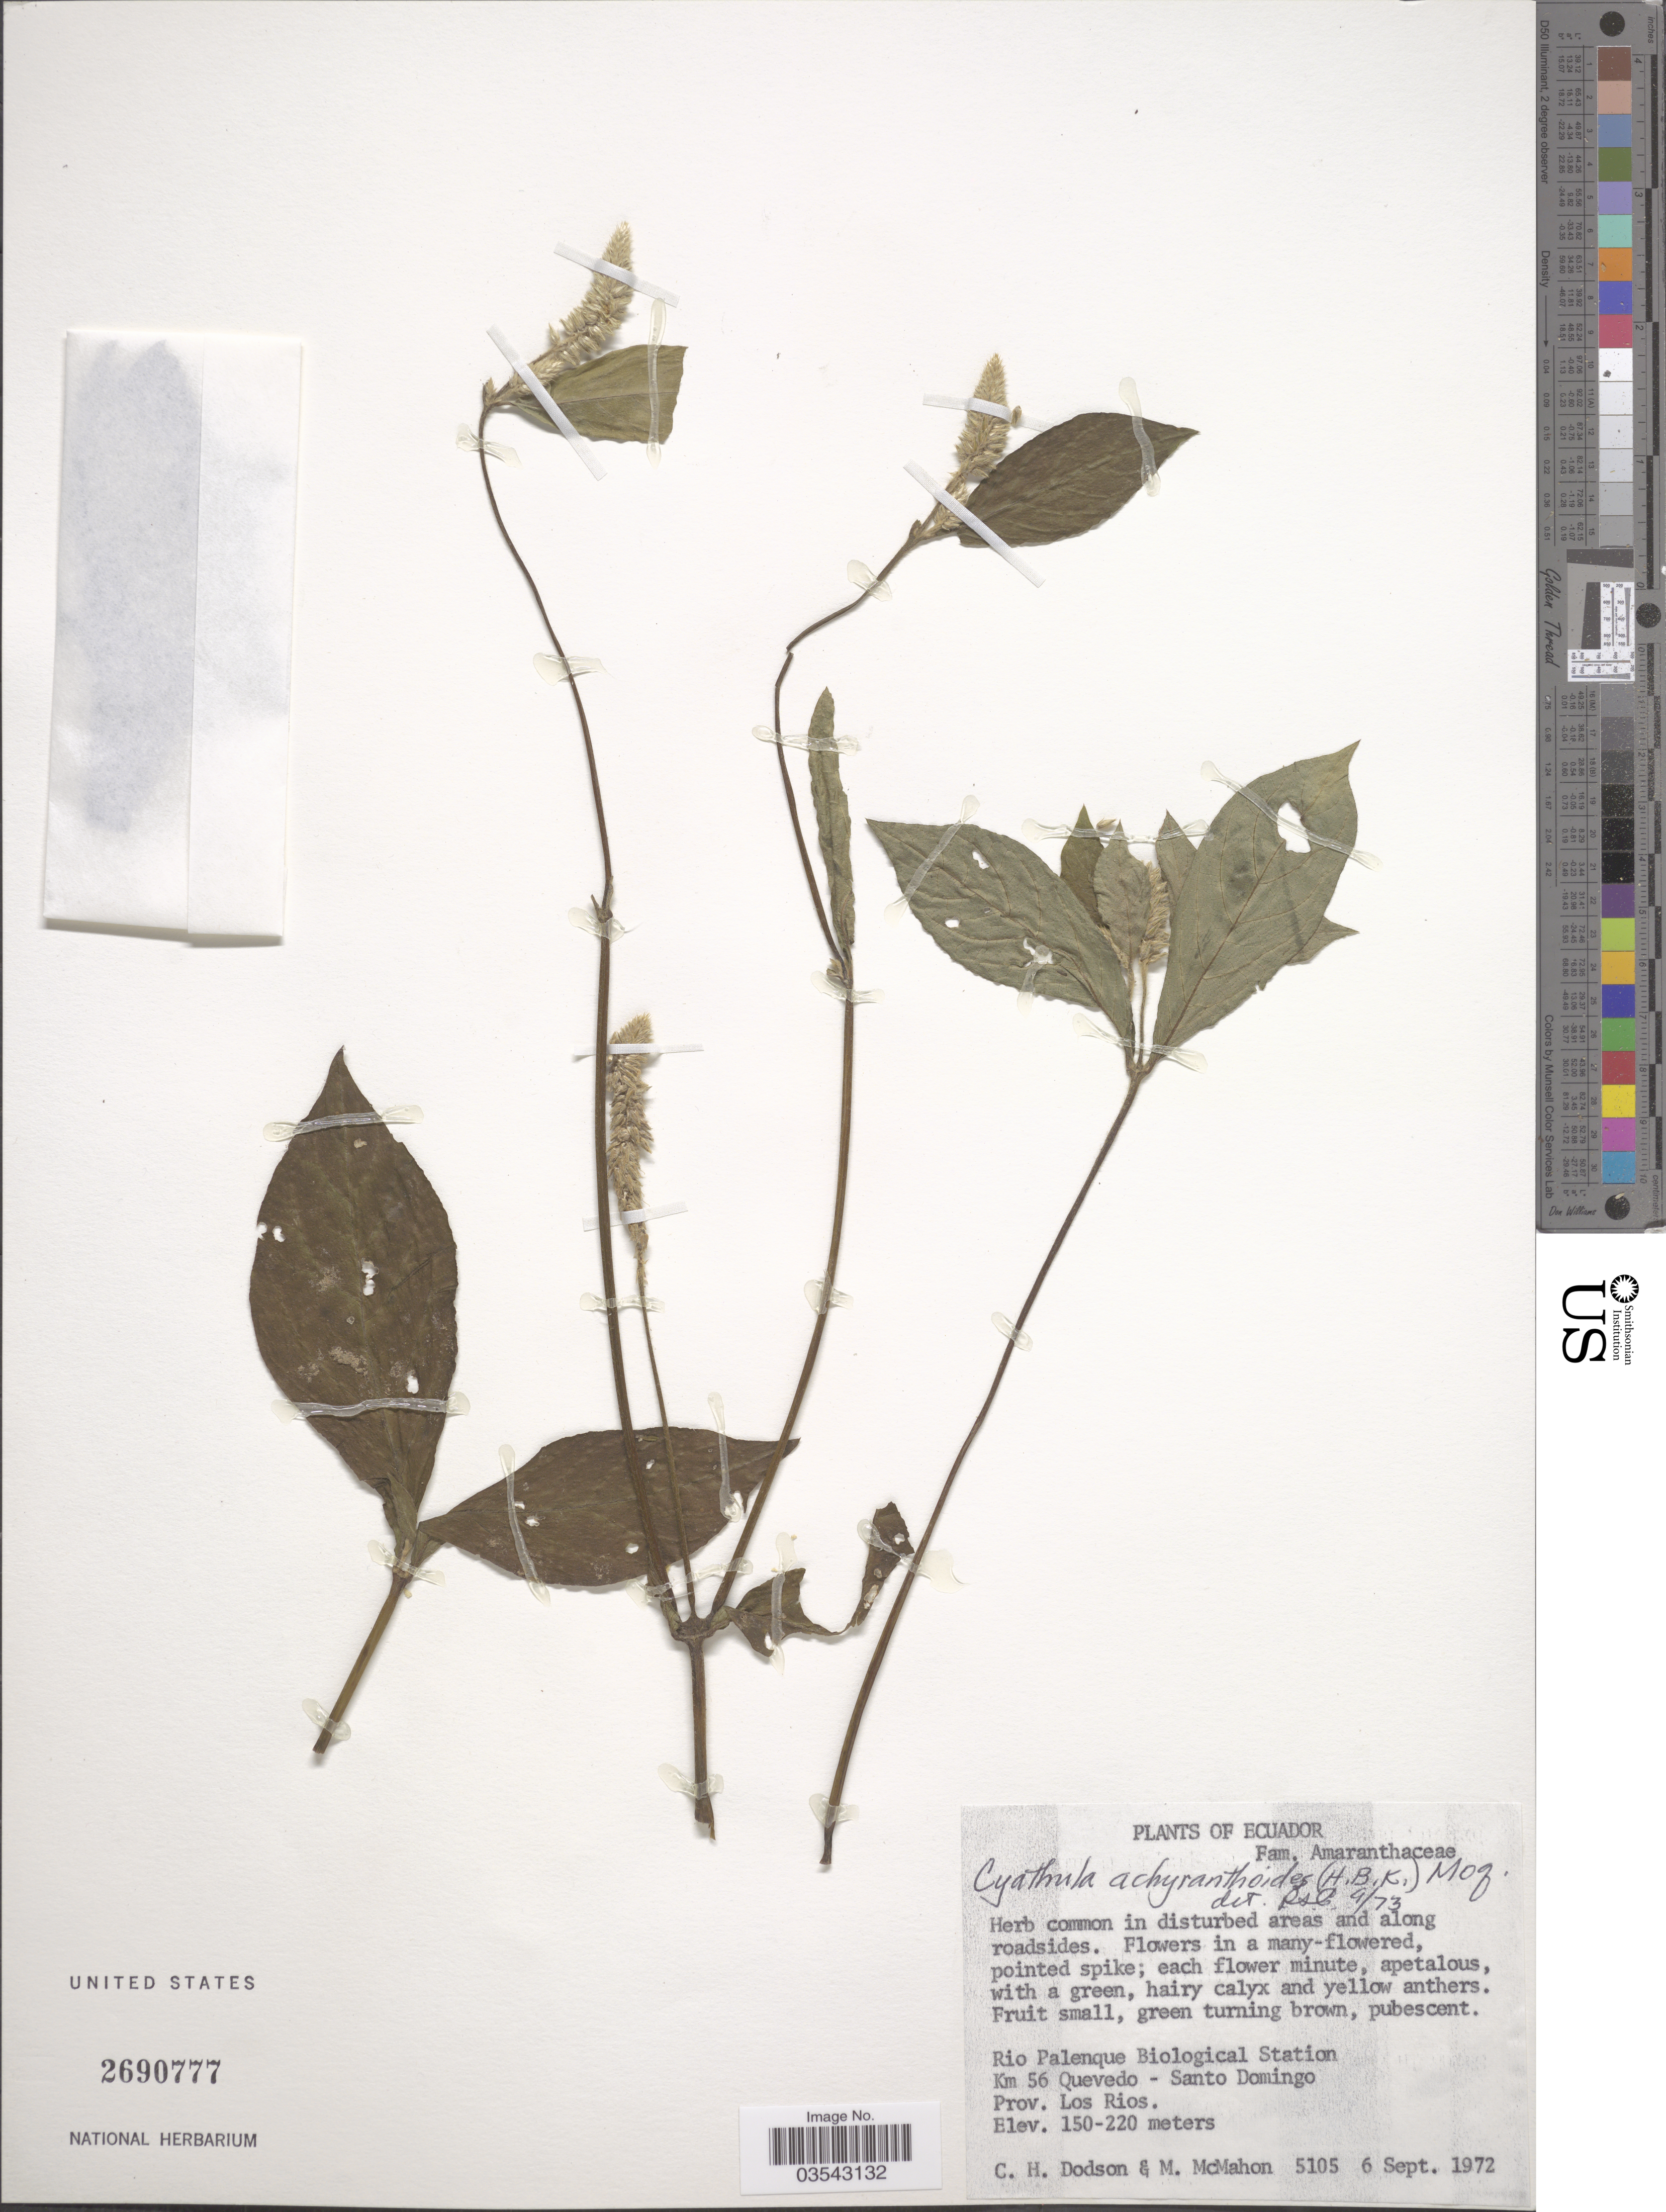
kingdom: Plantae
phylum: Tracheophyta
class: Magnoliopsida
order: Caryophyllales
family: Amaranthaceae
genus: Cyathula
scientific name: Cyathula achyranthoides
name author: (Kunth) Moq.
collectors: C. H. Dodson & M. McMahon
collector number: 5105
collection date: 1972-09-06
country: Ecuador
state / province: Los Ríos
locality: Rio Palenque Biological Station Km 56 Quevedo - Santo Domingo.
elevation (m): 150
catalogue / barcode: US 2690777